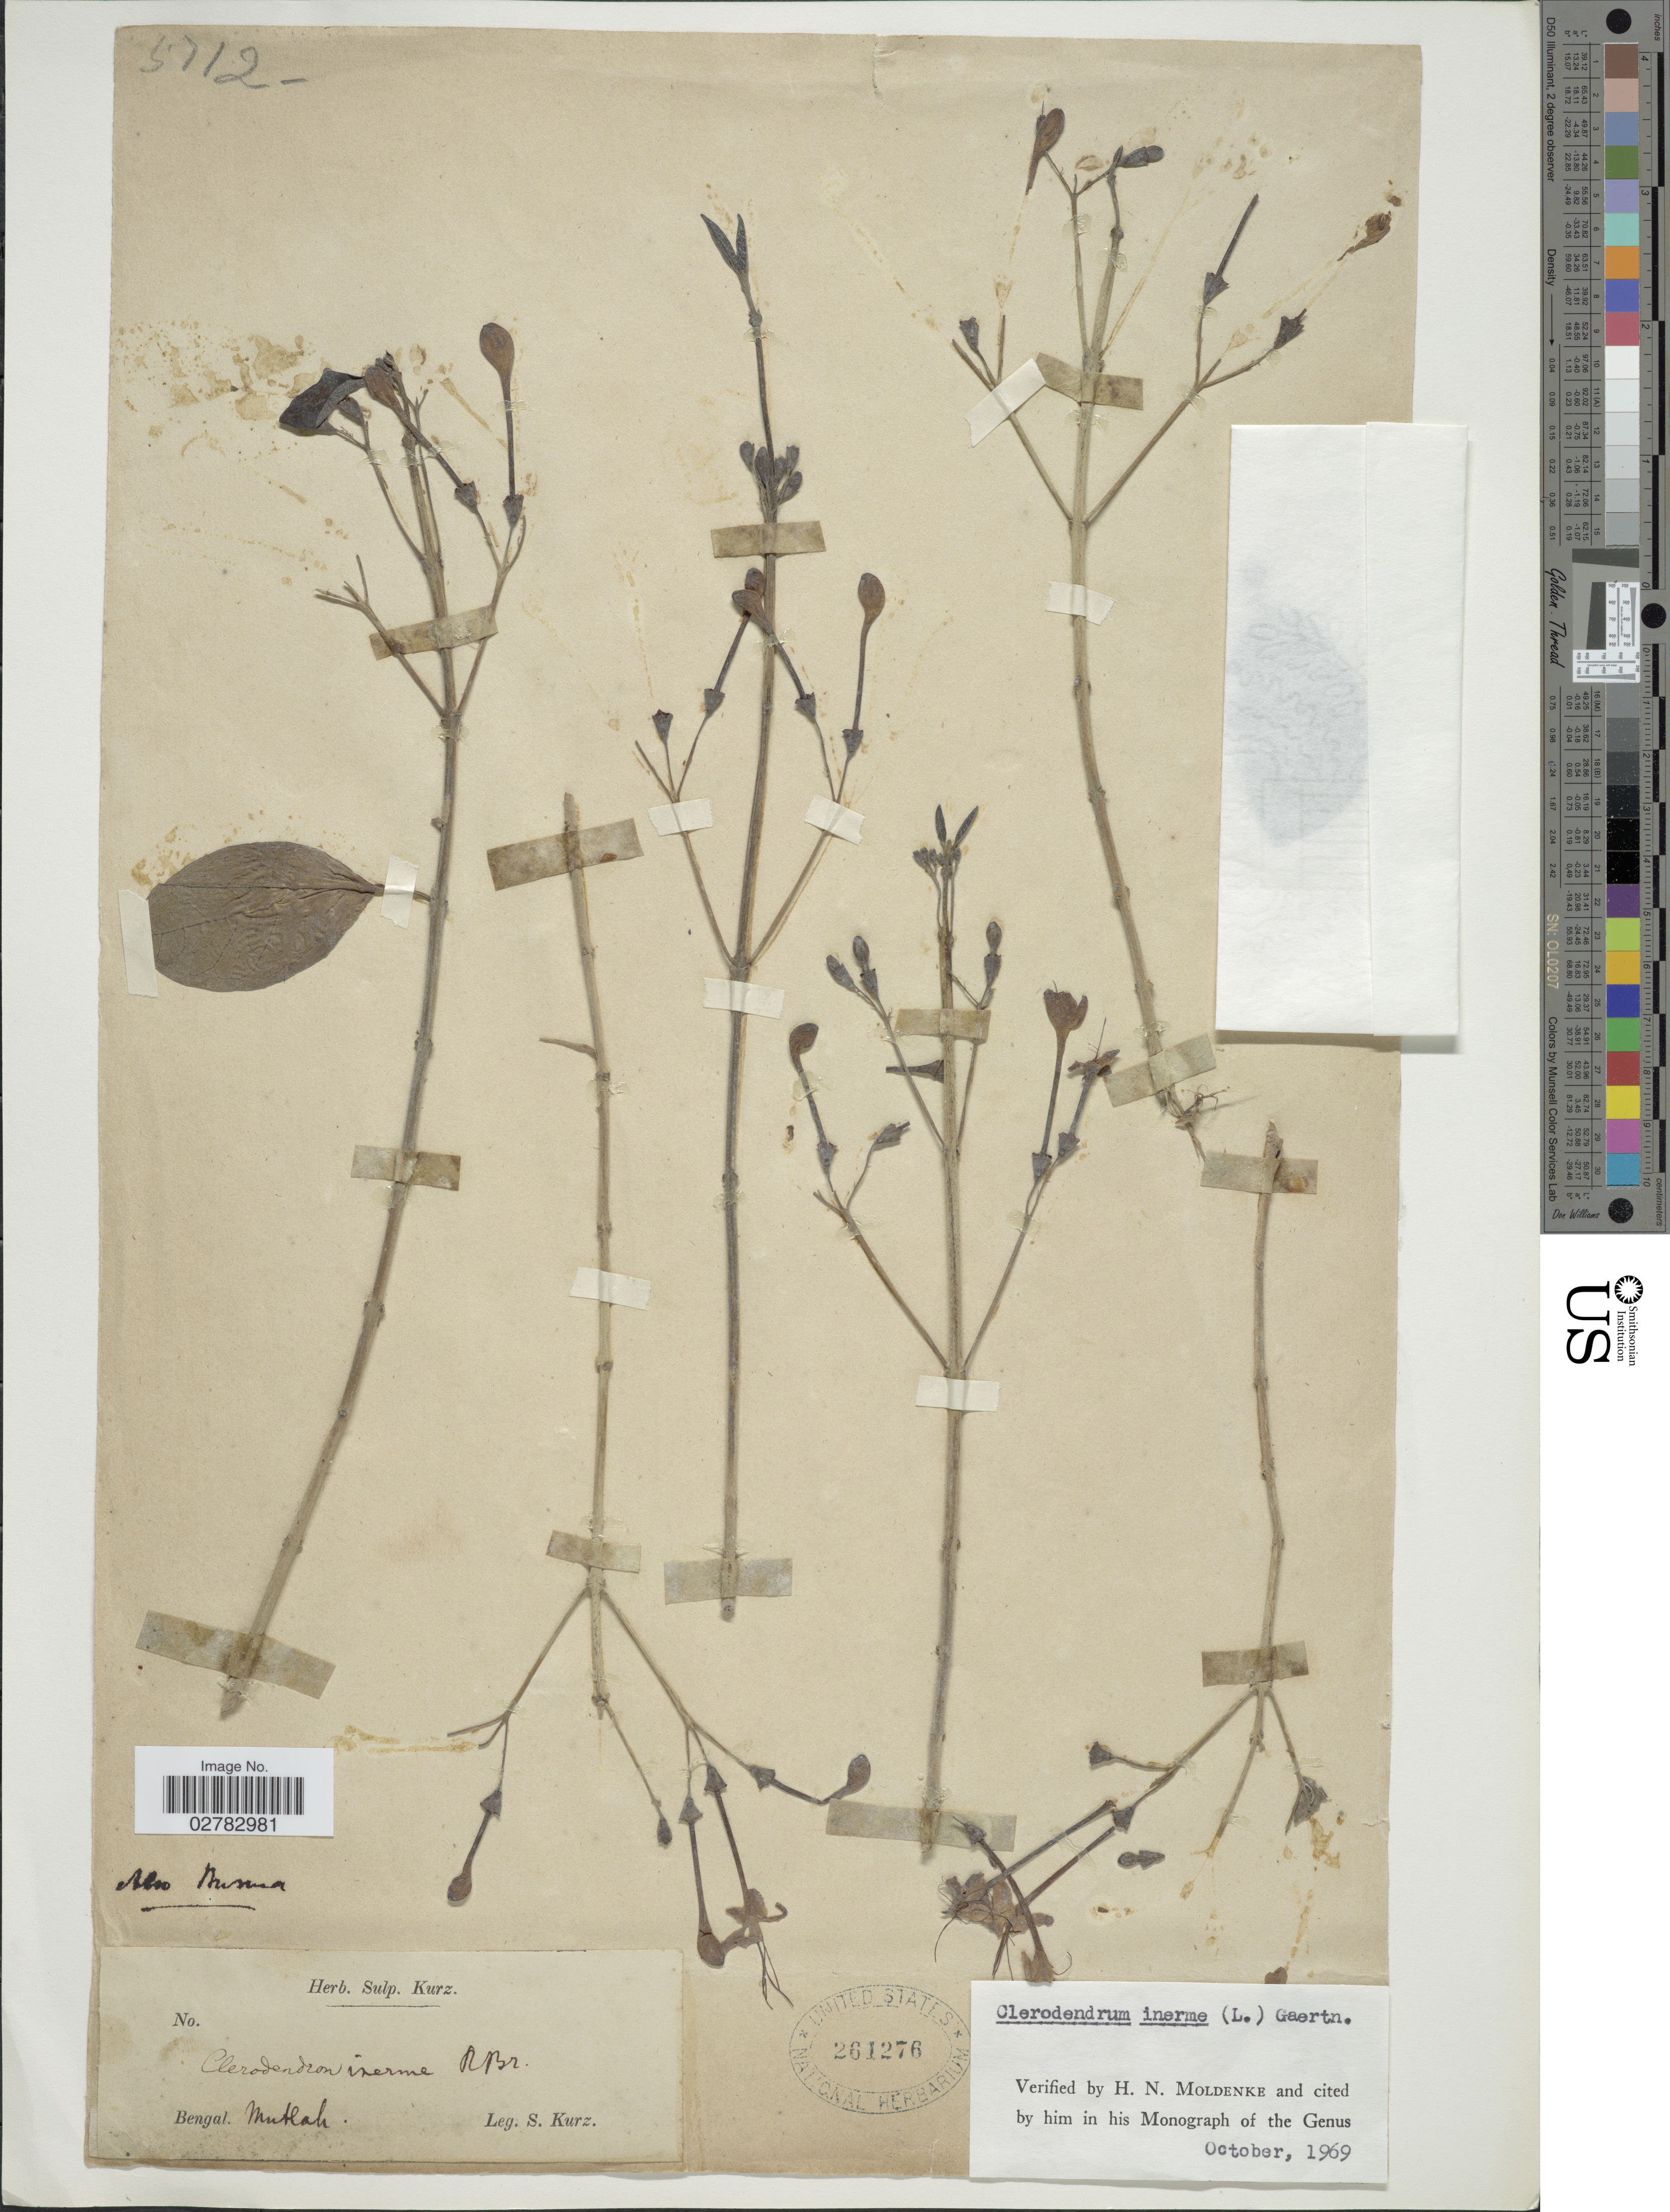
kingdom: Plantae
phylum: Tracheophyta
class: Magnoliopsida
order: Lamiales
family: Lamiaceae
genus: Clerodendrum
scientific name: Clerodendrum inerme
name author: (L.) Gaertn.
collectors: S. Kurz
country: India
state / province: West Bengal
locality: Bengal. Mutlah.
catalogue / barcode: US 261276